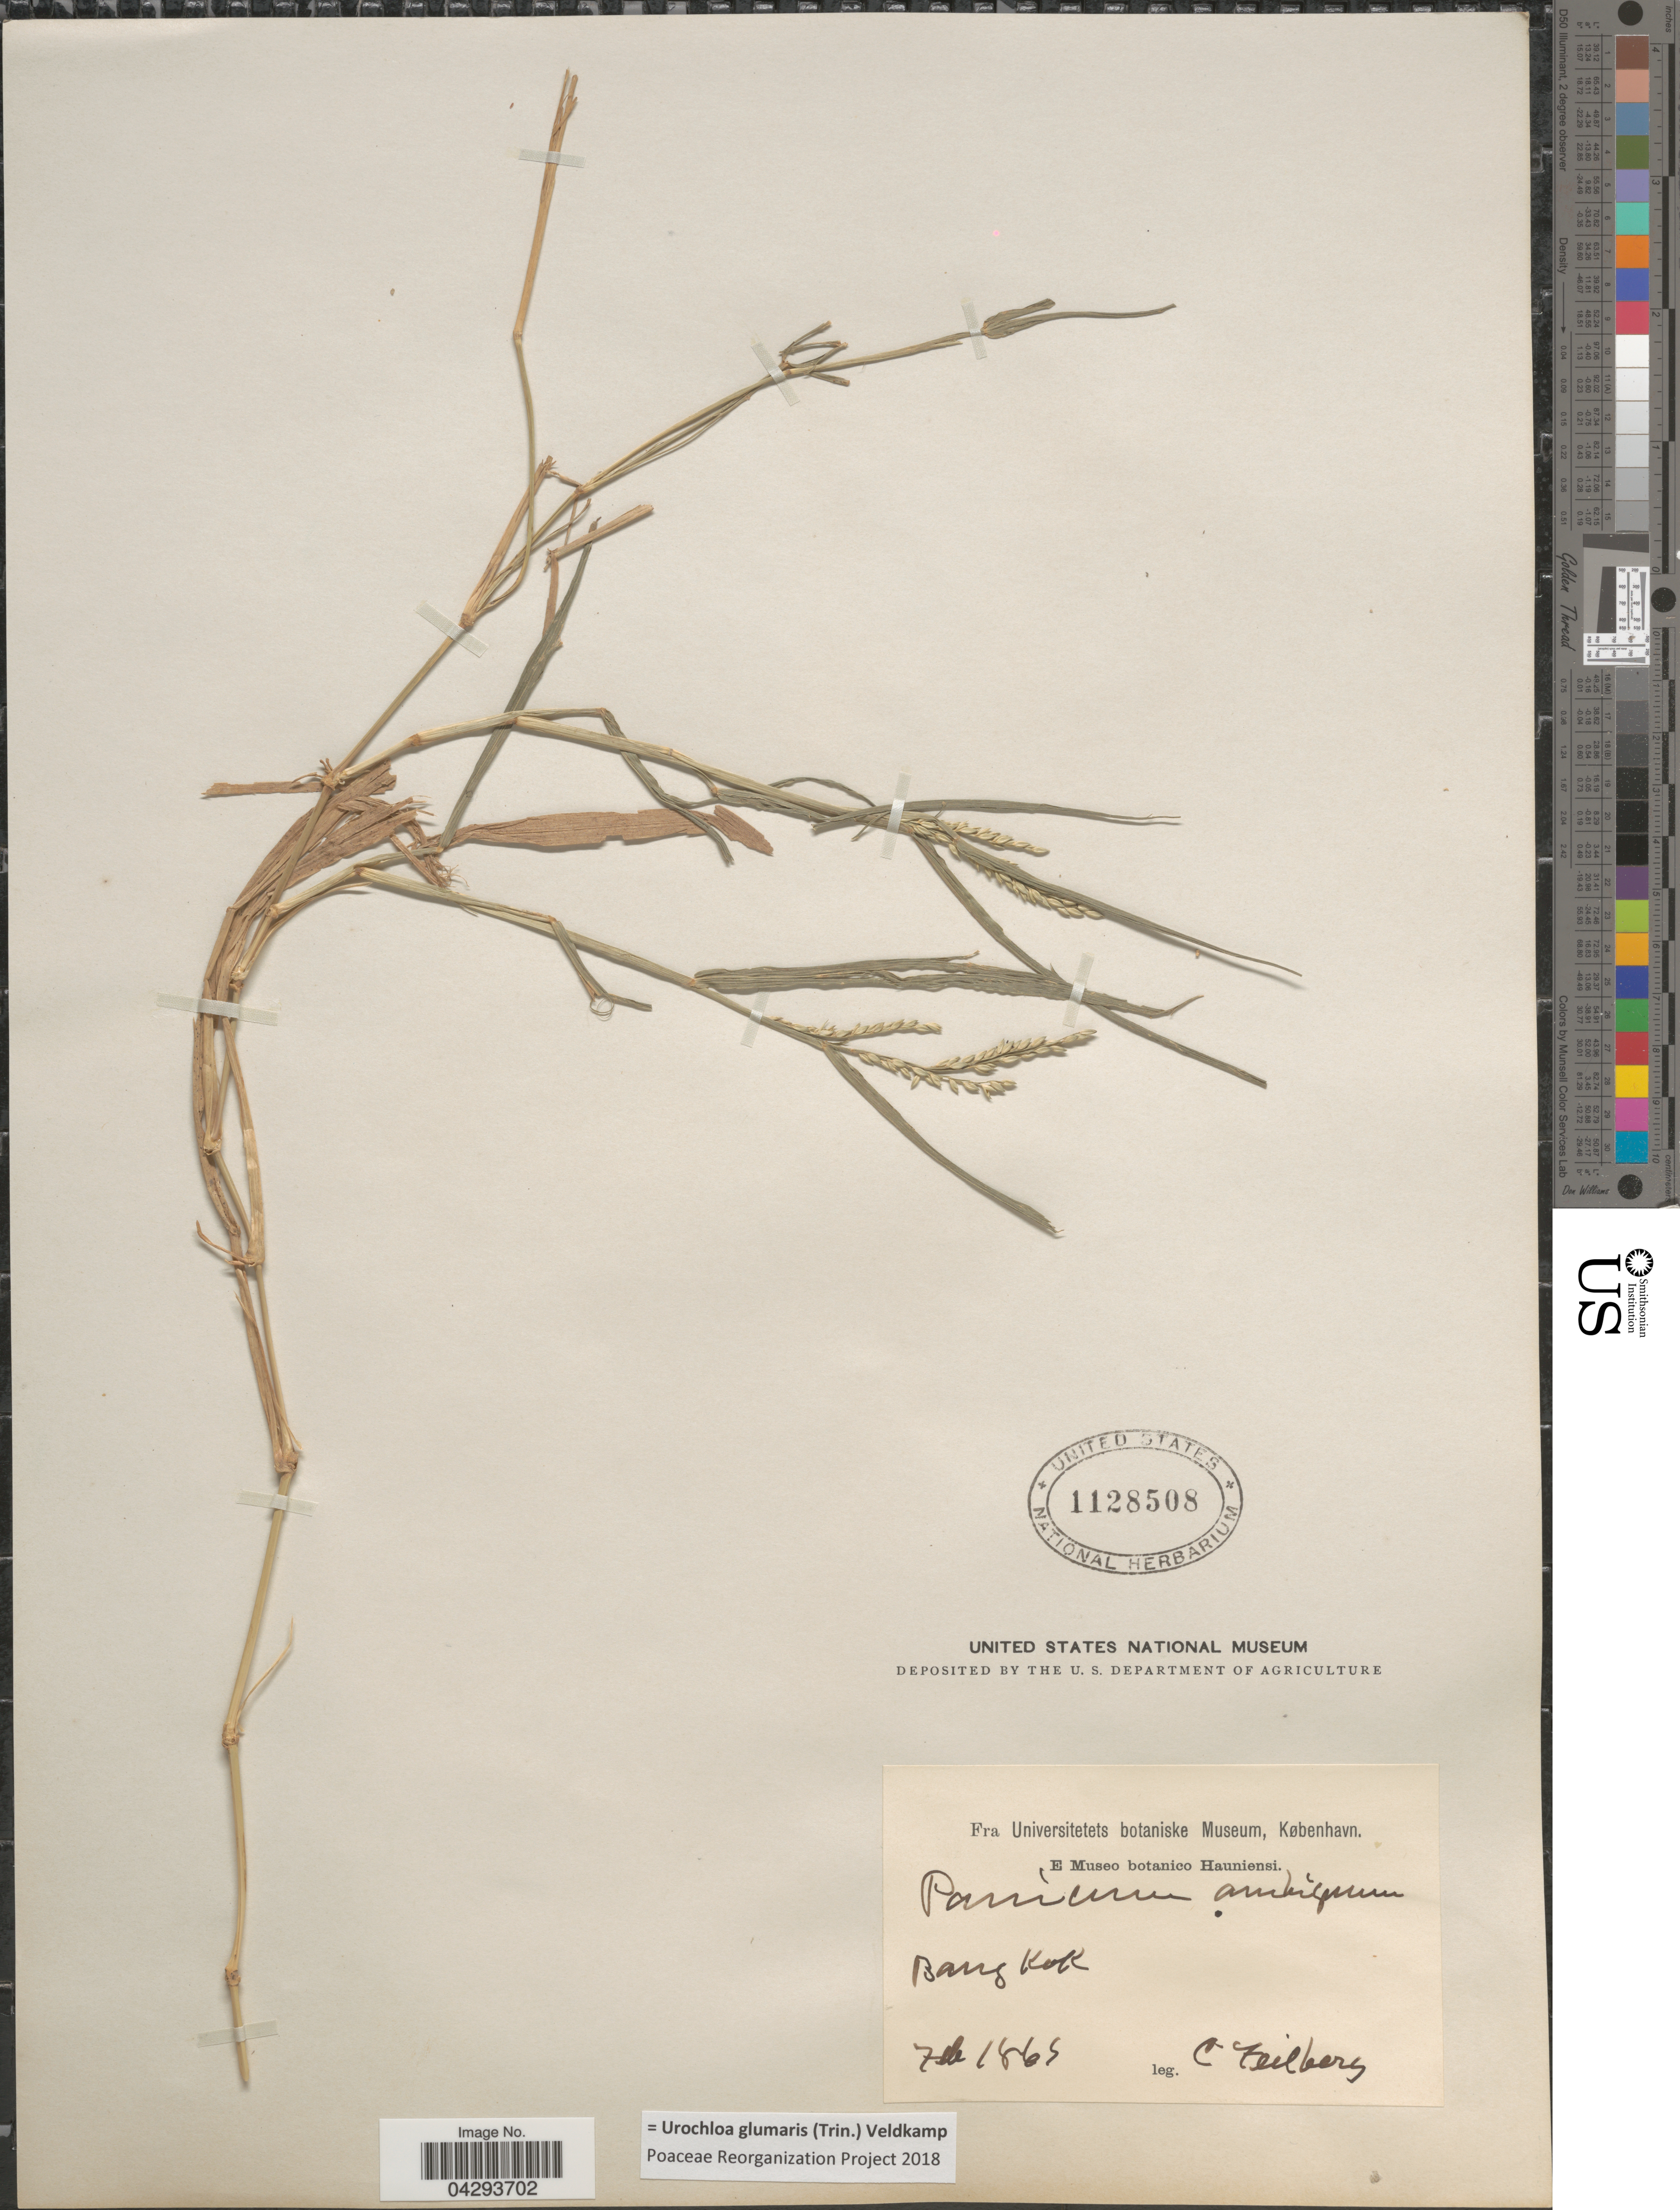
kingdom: Plantae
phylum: Tracheophyta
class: Liliopsida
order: Poales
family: Poaceae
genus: Urochloa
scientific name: Urochloa glumaris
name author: (Trin.) Veldkamp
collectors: C. Feilberg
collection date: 1865-09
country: Thailand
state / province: Bangkok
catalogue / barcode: US 1128508